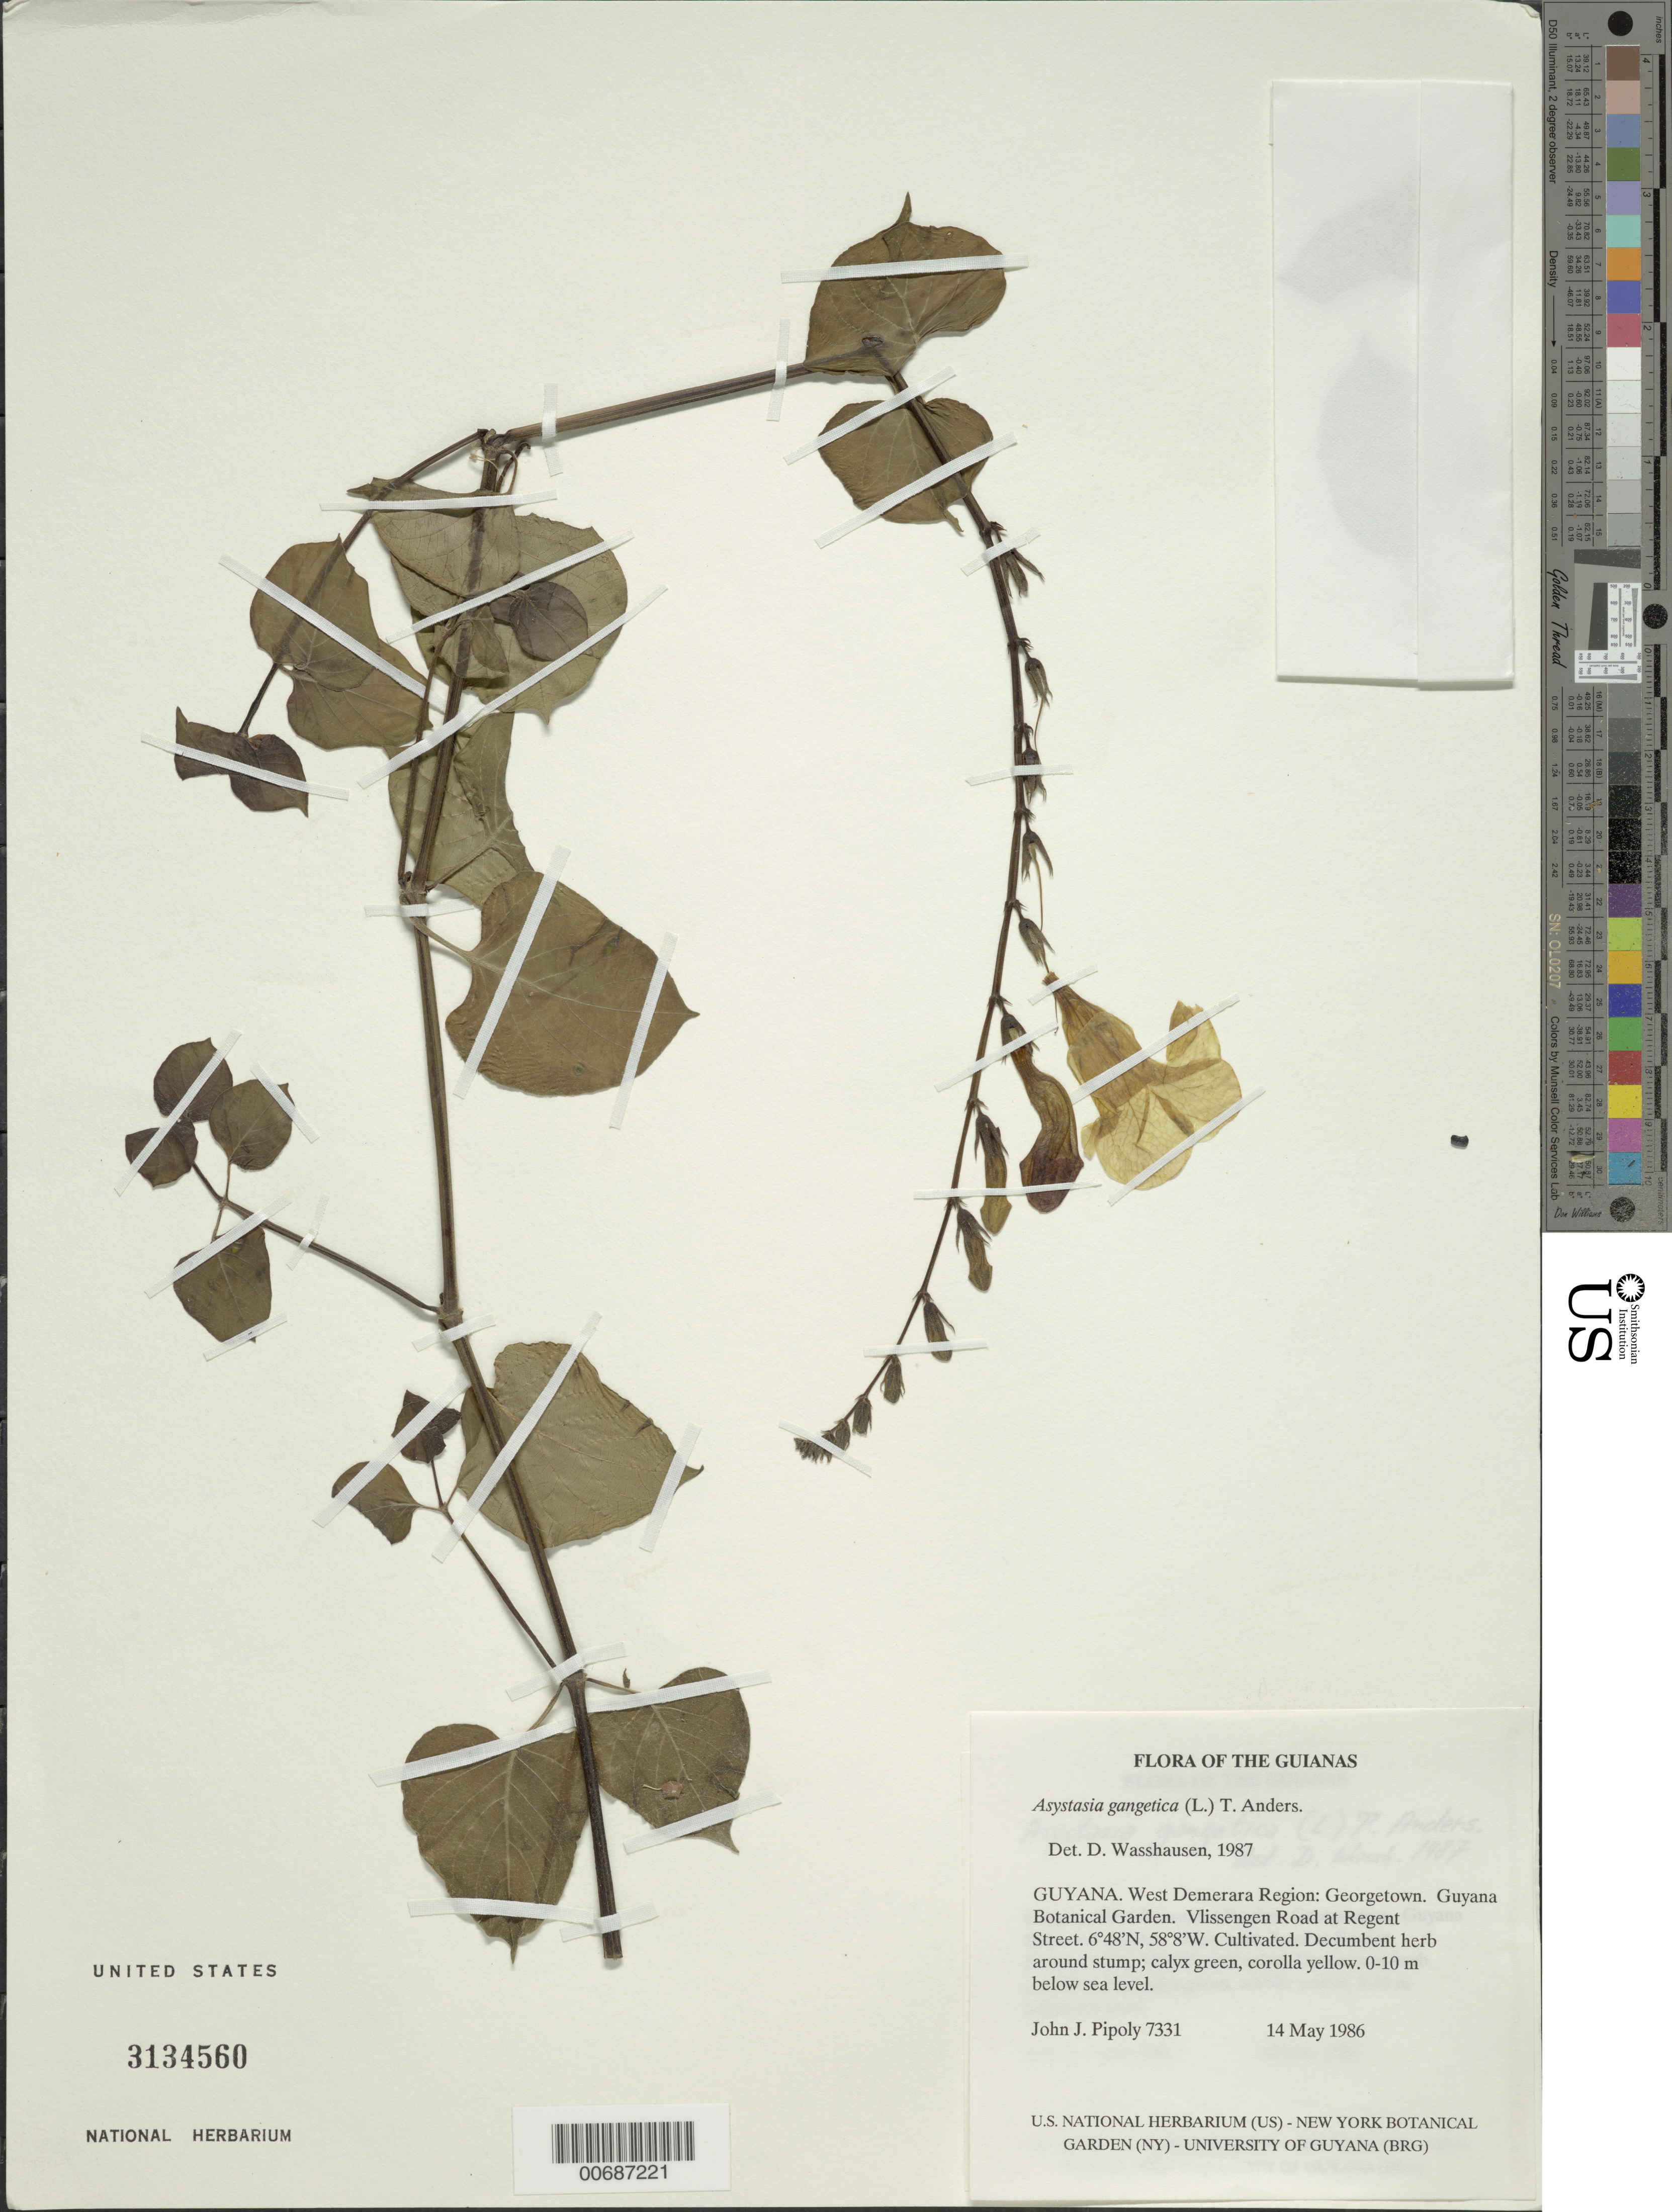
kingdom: Plantae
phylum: Tracheophyta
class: Magnoliopsida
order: Lamiales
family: Acanthaceae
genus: Asystasia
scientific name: Asystasia gangetica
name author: (L.) T. Anderson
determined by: Wasshausen, Dieter C., (BOT), Smithsonian Institution - National Museum of Natural History (UNITED STATES)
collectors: J. J. Pipoly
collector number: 7331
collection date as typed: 14 May 1986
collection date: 1986-05-14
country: Guyana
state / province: Demerara-Mahaica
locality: Georgetown. Guyana Botanical Garden. Vlissengen Road at Regent Street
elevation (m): -3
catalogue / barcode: US 3134560